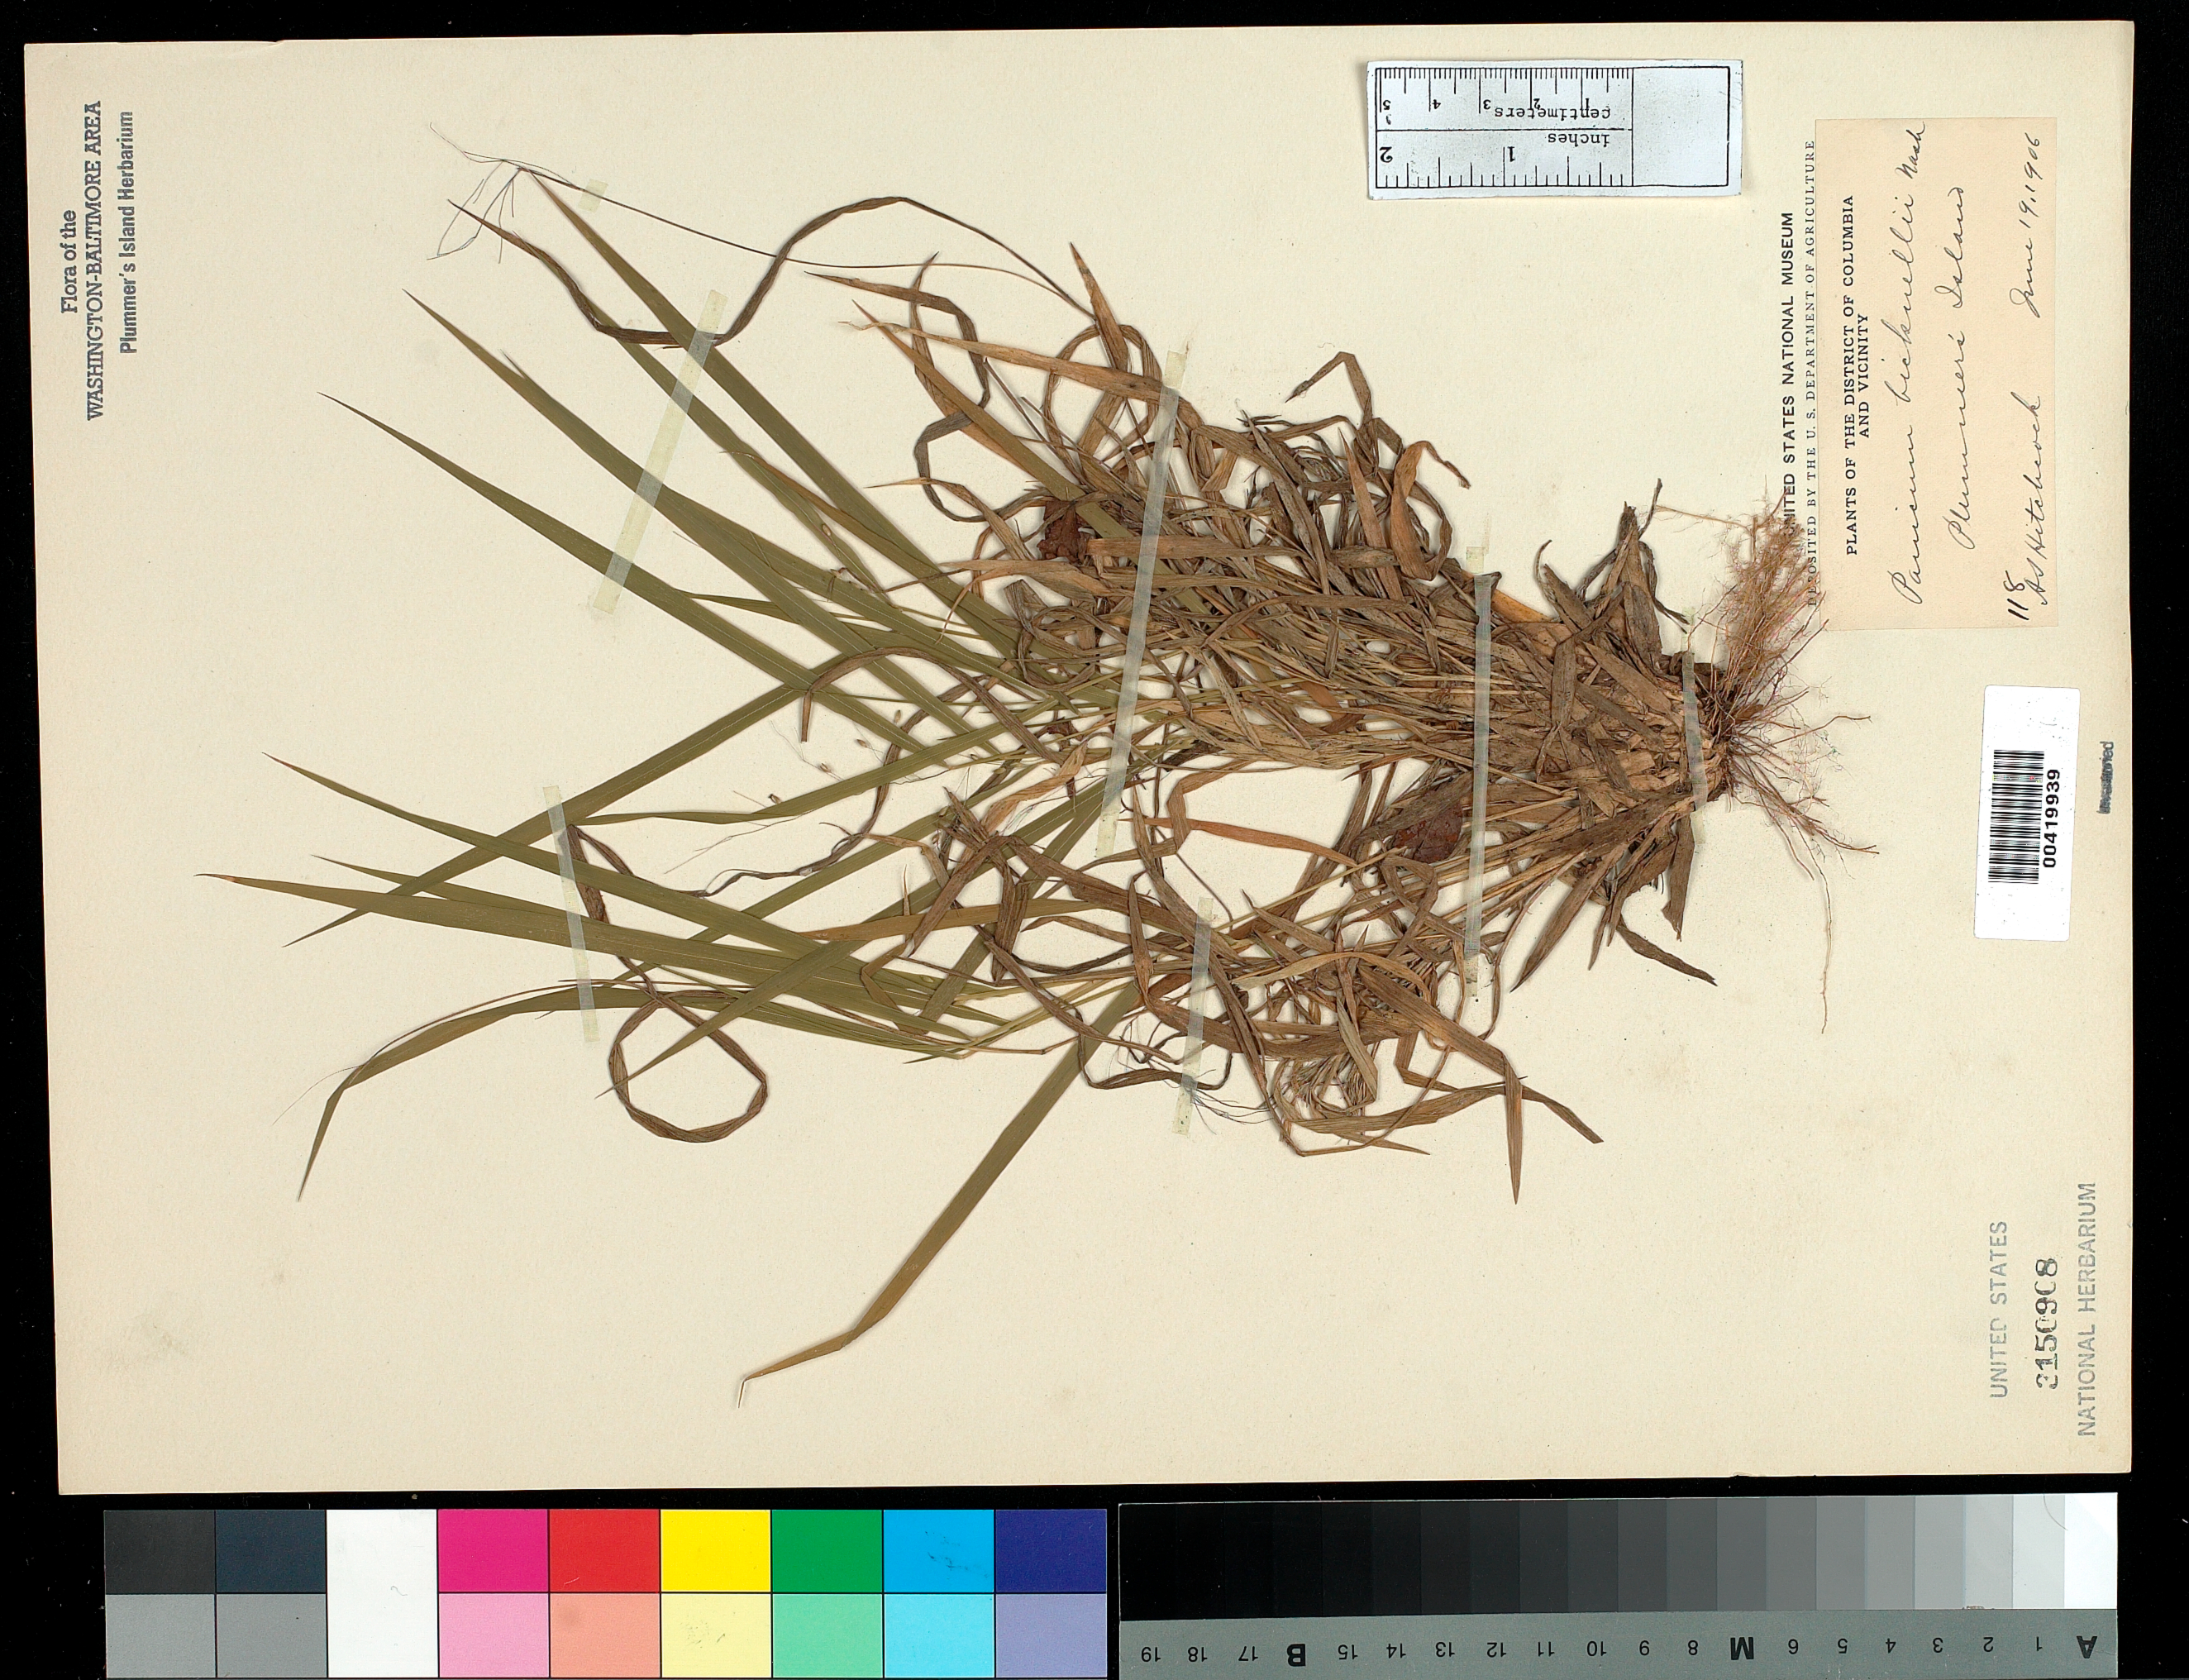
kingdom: Plantae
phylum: Tracheophyta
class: Liliopsida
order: Poales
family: Poaceae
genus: Dichanthelium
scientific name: Dichanthelium aciculare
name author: (Desv. ex Poir.) Gould & C.A. Clark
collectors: A. S. Hitchcock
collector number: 118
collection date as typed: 19 Jun 1906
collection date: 1906-06-19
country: United States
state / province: Maryland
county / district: Montgomery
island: Plummers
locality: Plummer's Island Plummers Island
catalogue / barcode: US 3150908